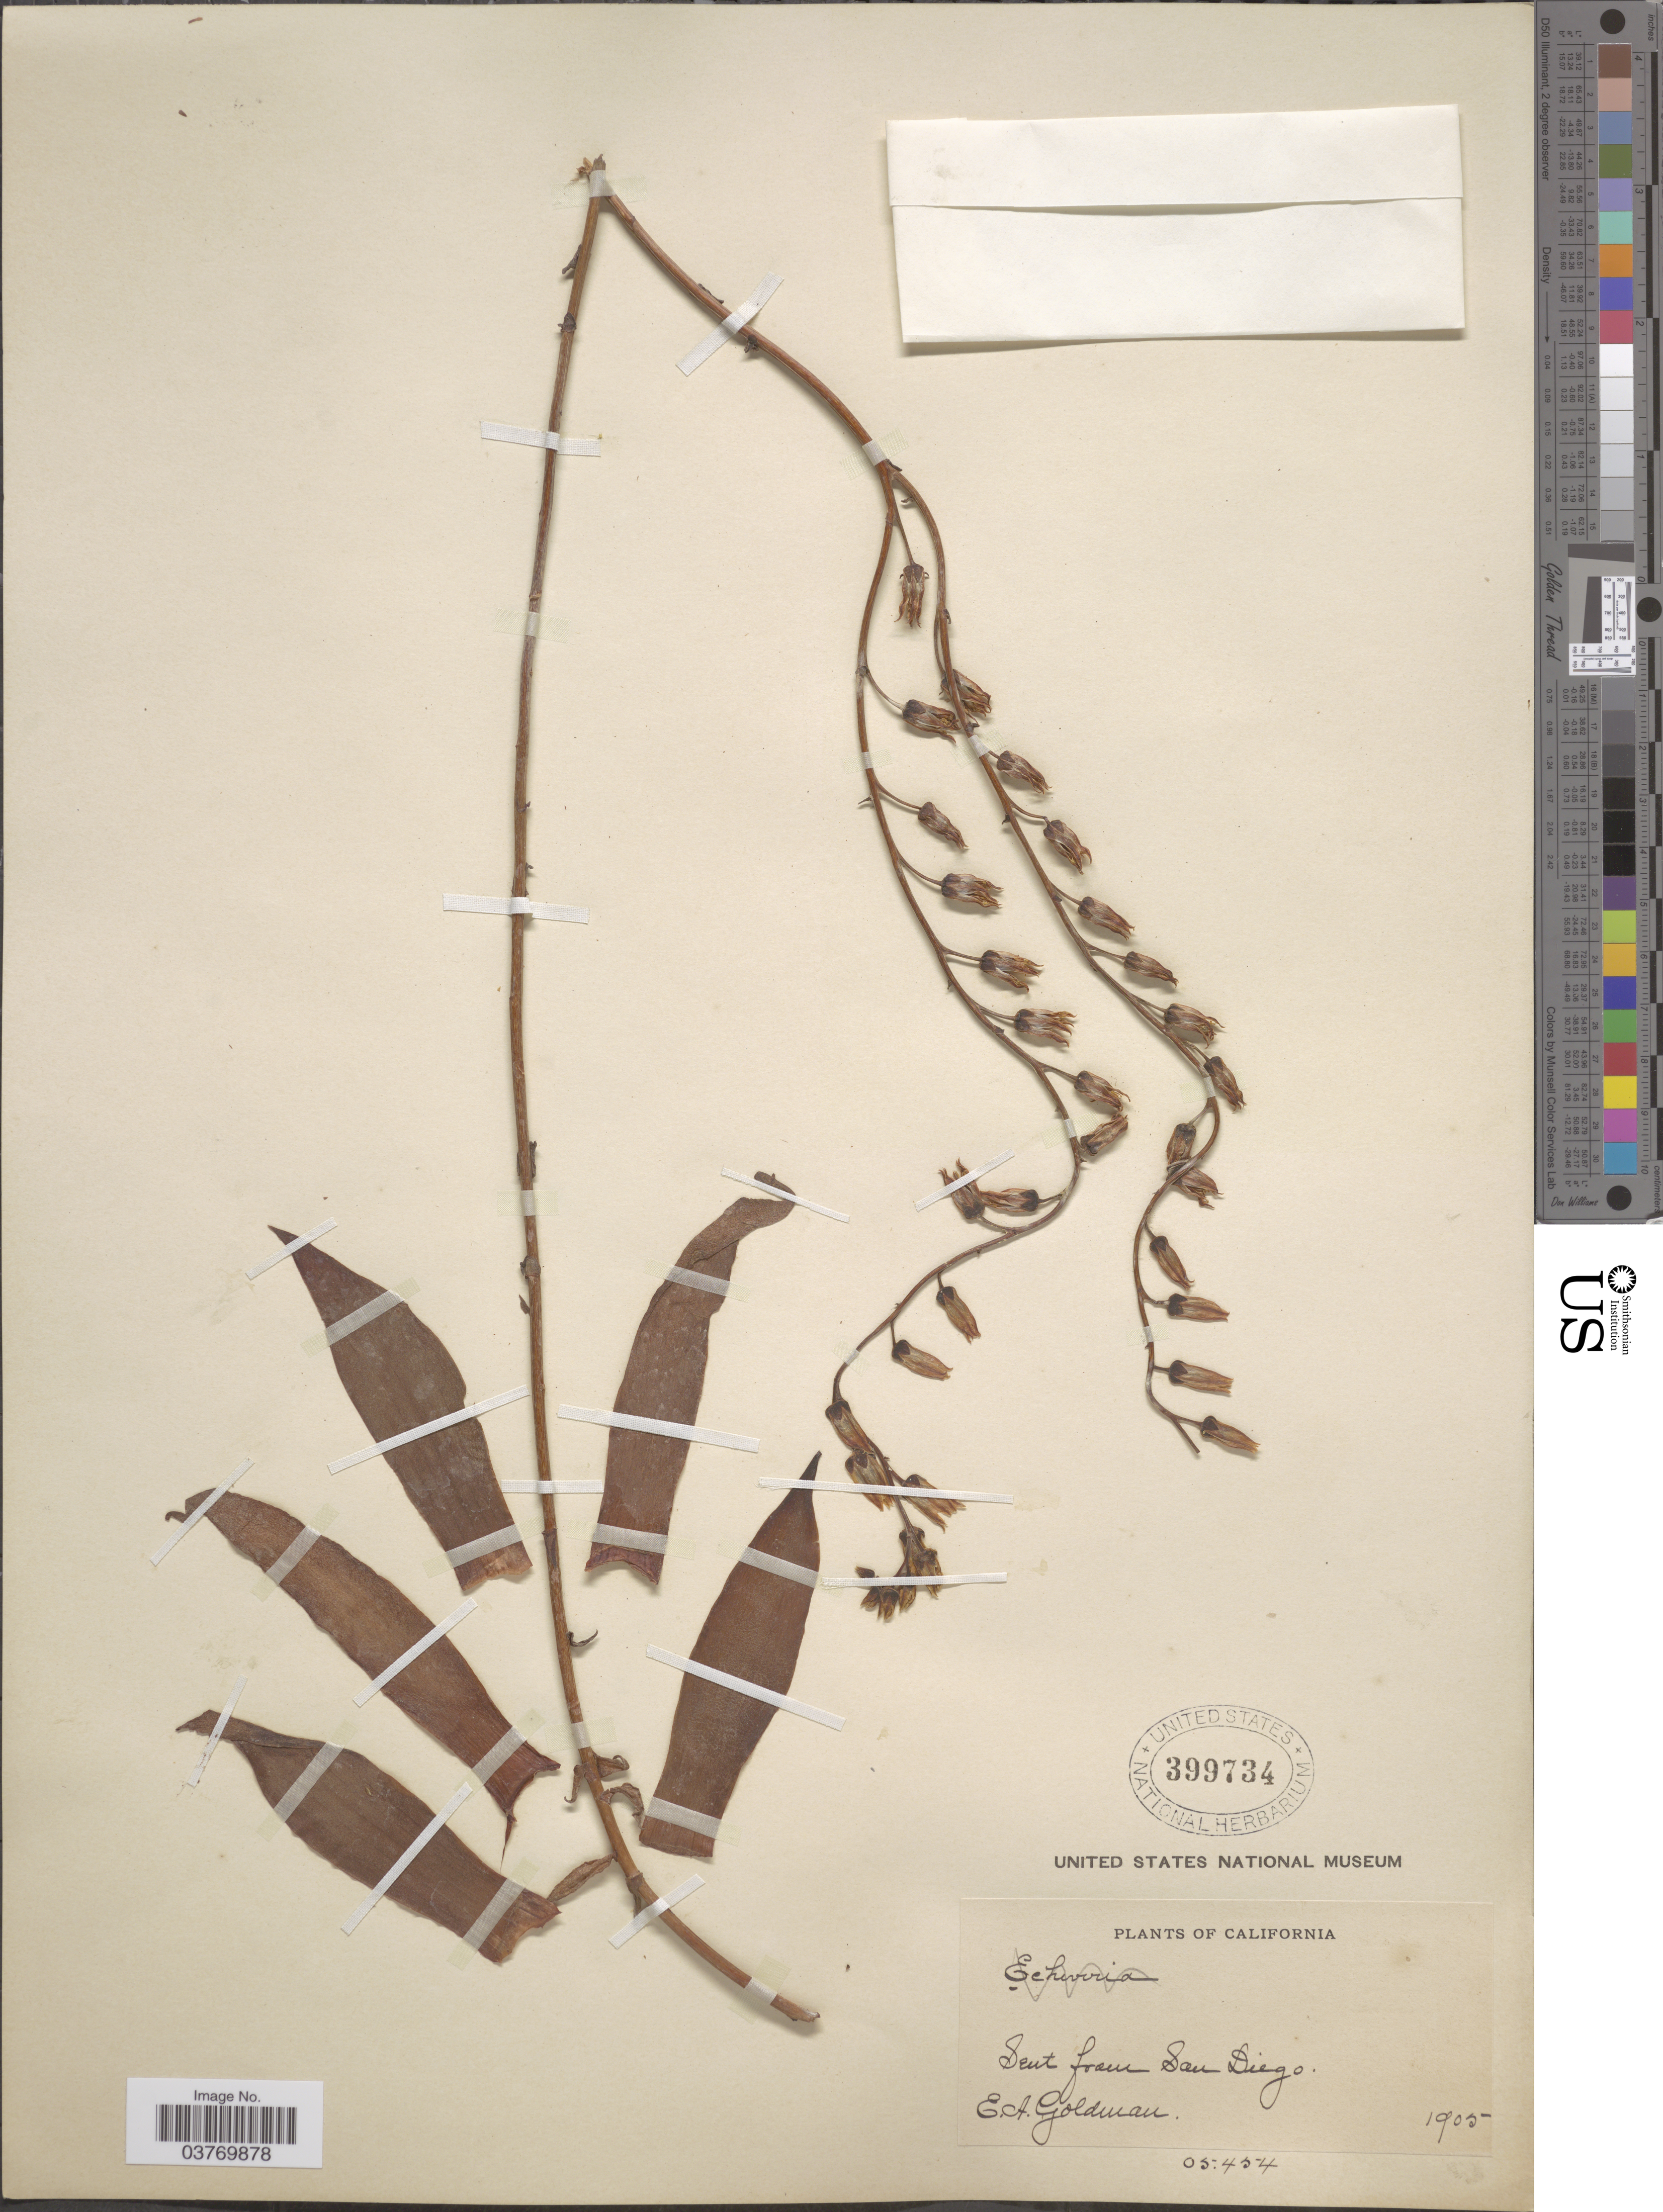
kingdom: Plantae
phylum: Tracheophyta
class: Magnoliopsida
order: Saxifragales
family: Crassulaceae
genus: Dudleya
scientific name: Dudleya sp.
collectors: E. A. Goldman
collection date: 1905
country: United States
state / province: California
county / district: San Diego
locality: Sent from San Diego. [unsure placement]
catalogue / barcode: US 399734